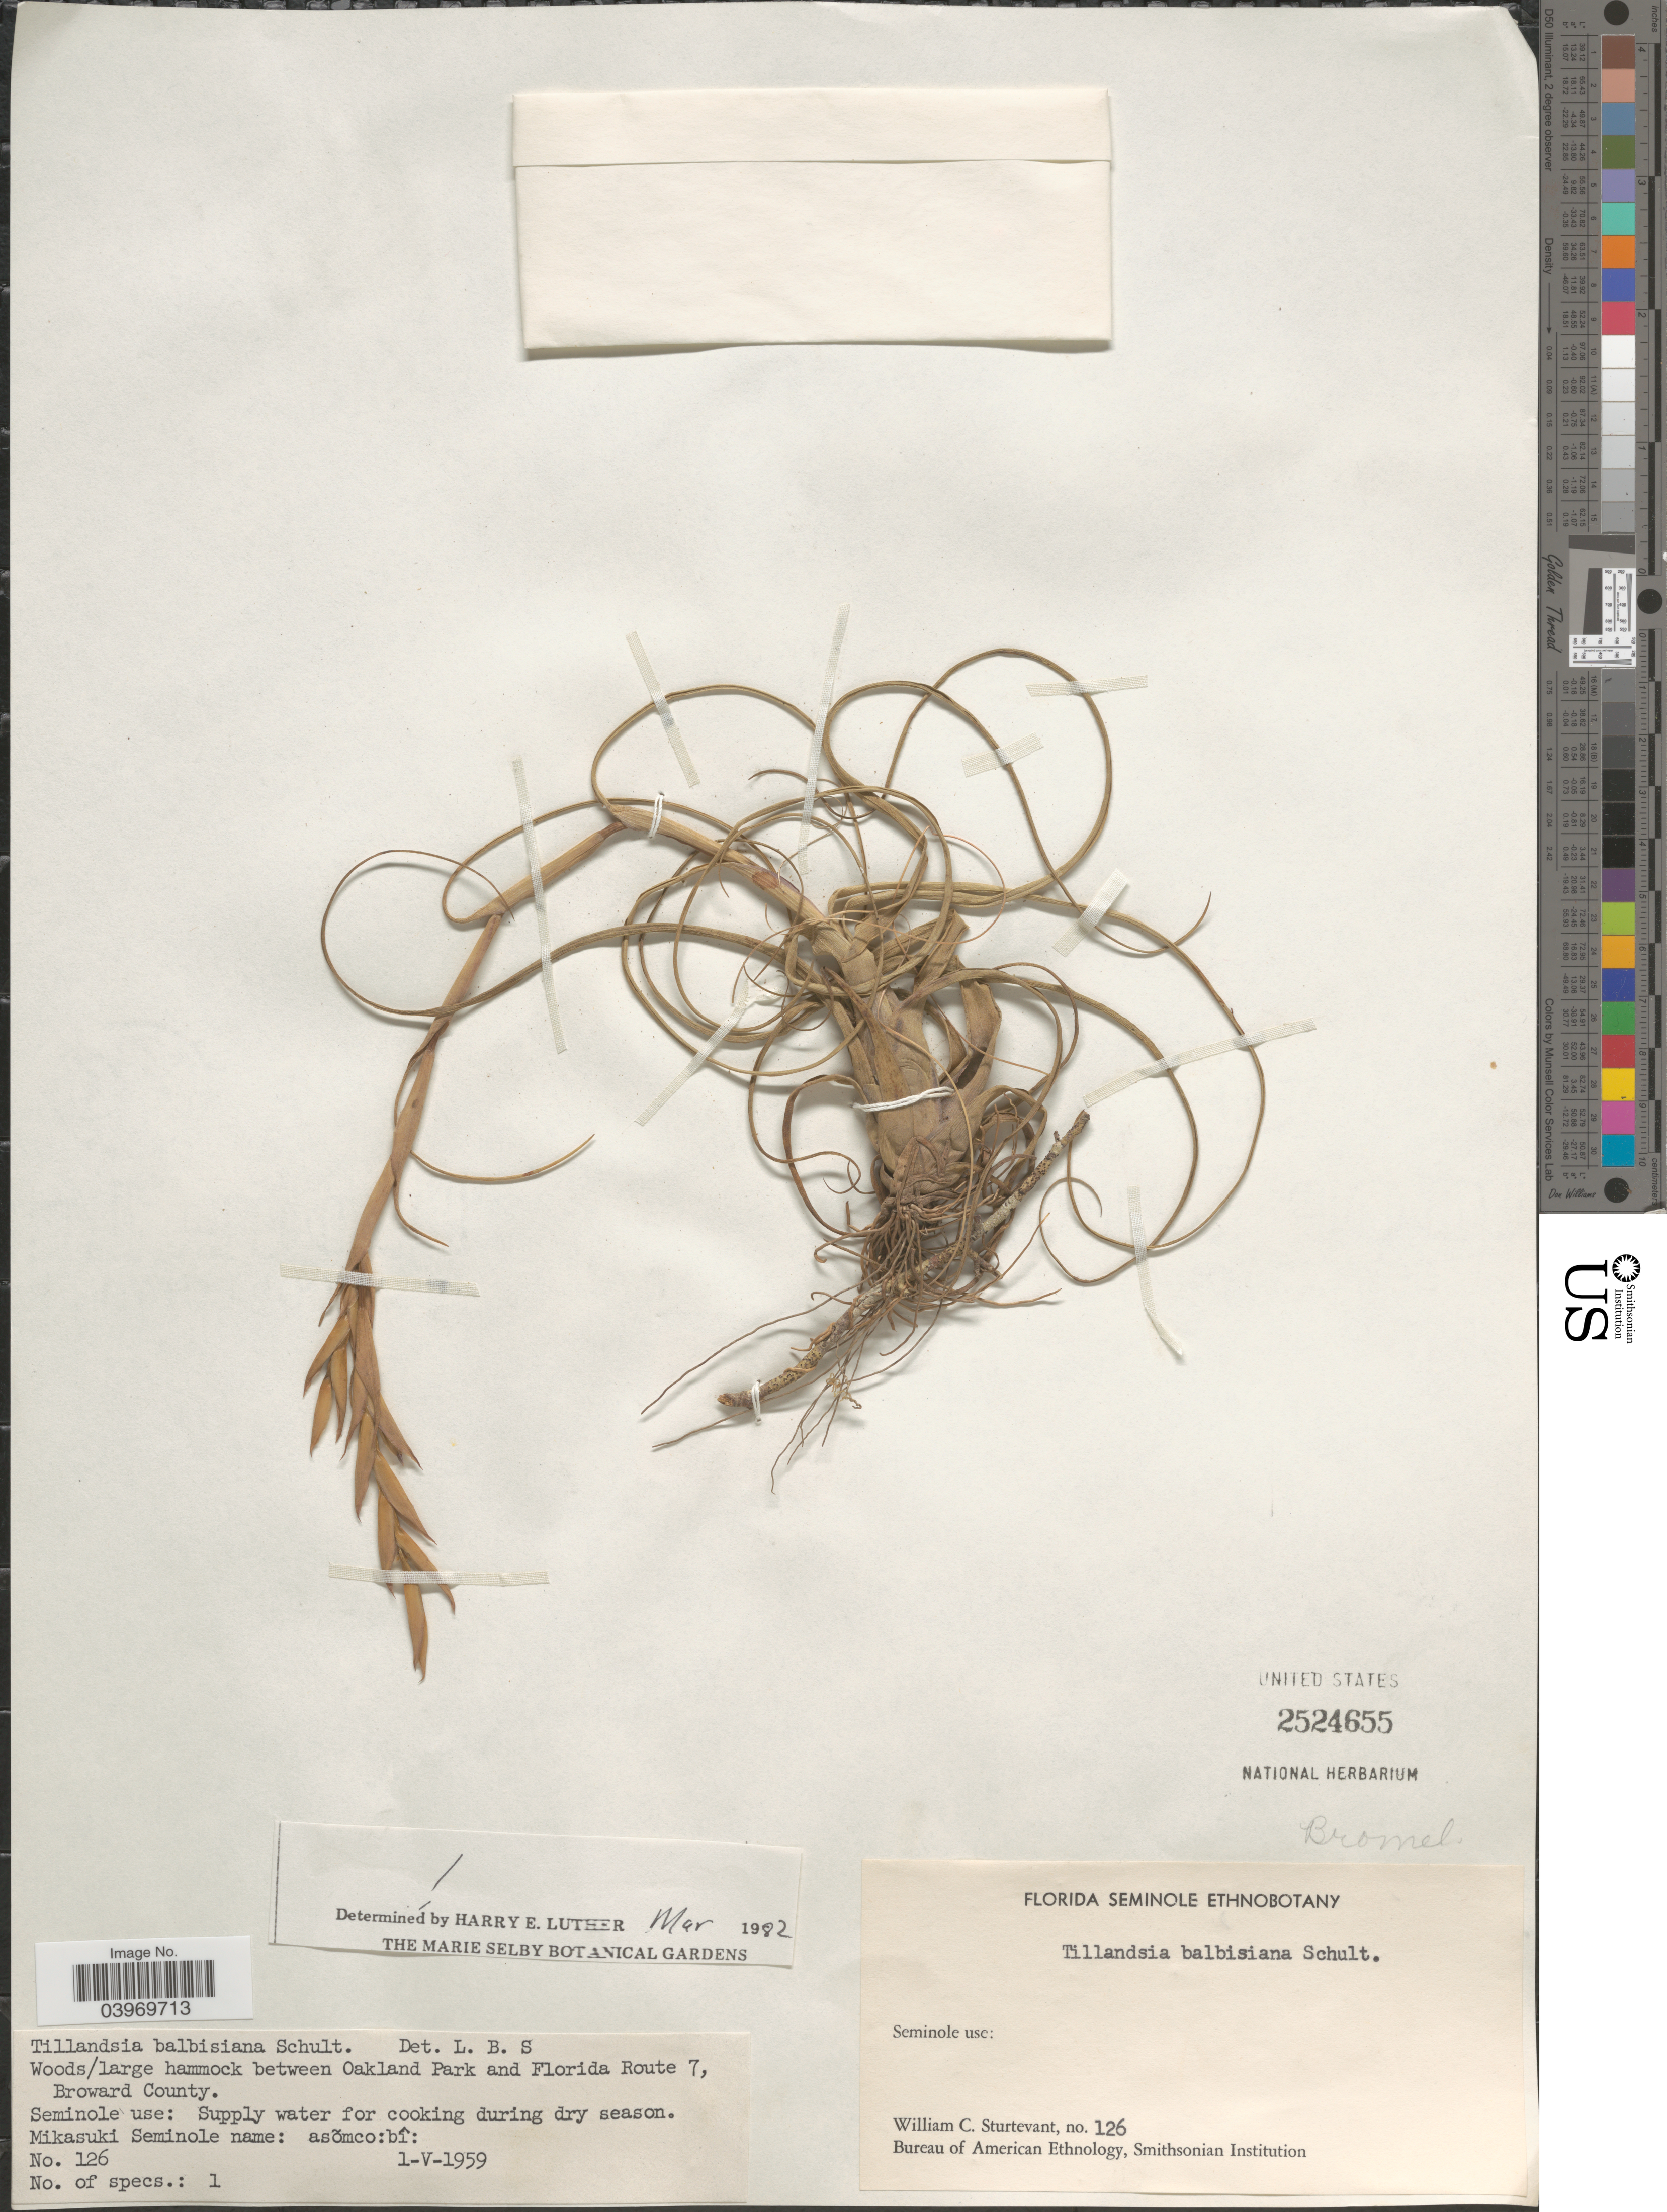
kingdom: Plantae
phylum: Tracheophyta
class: Liliopsida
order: Poales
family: Bromeliaceae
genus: Tillandsia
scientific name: Tillandsia balbisiana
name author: Schult. f.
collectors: W. Sturtevant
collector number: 126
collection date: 1959-05-01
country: United States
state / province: Florida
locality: Woods/large hammock between Oakland Park and Florida Route 7, Broward County.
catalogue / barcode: US 2524655